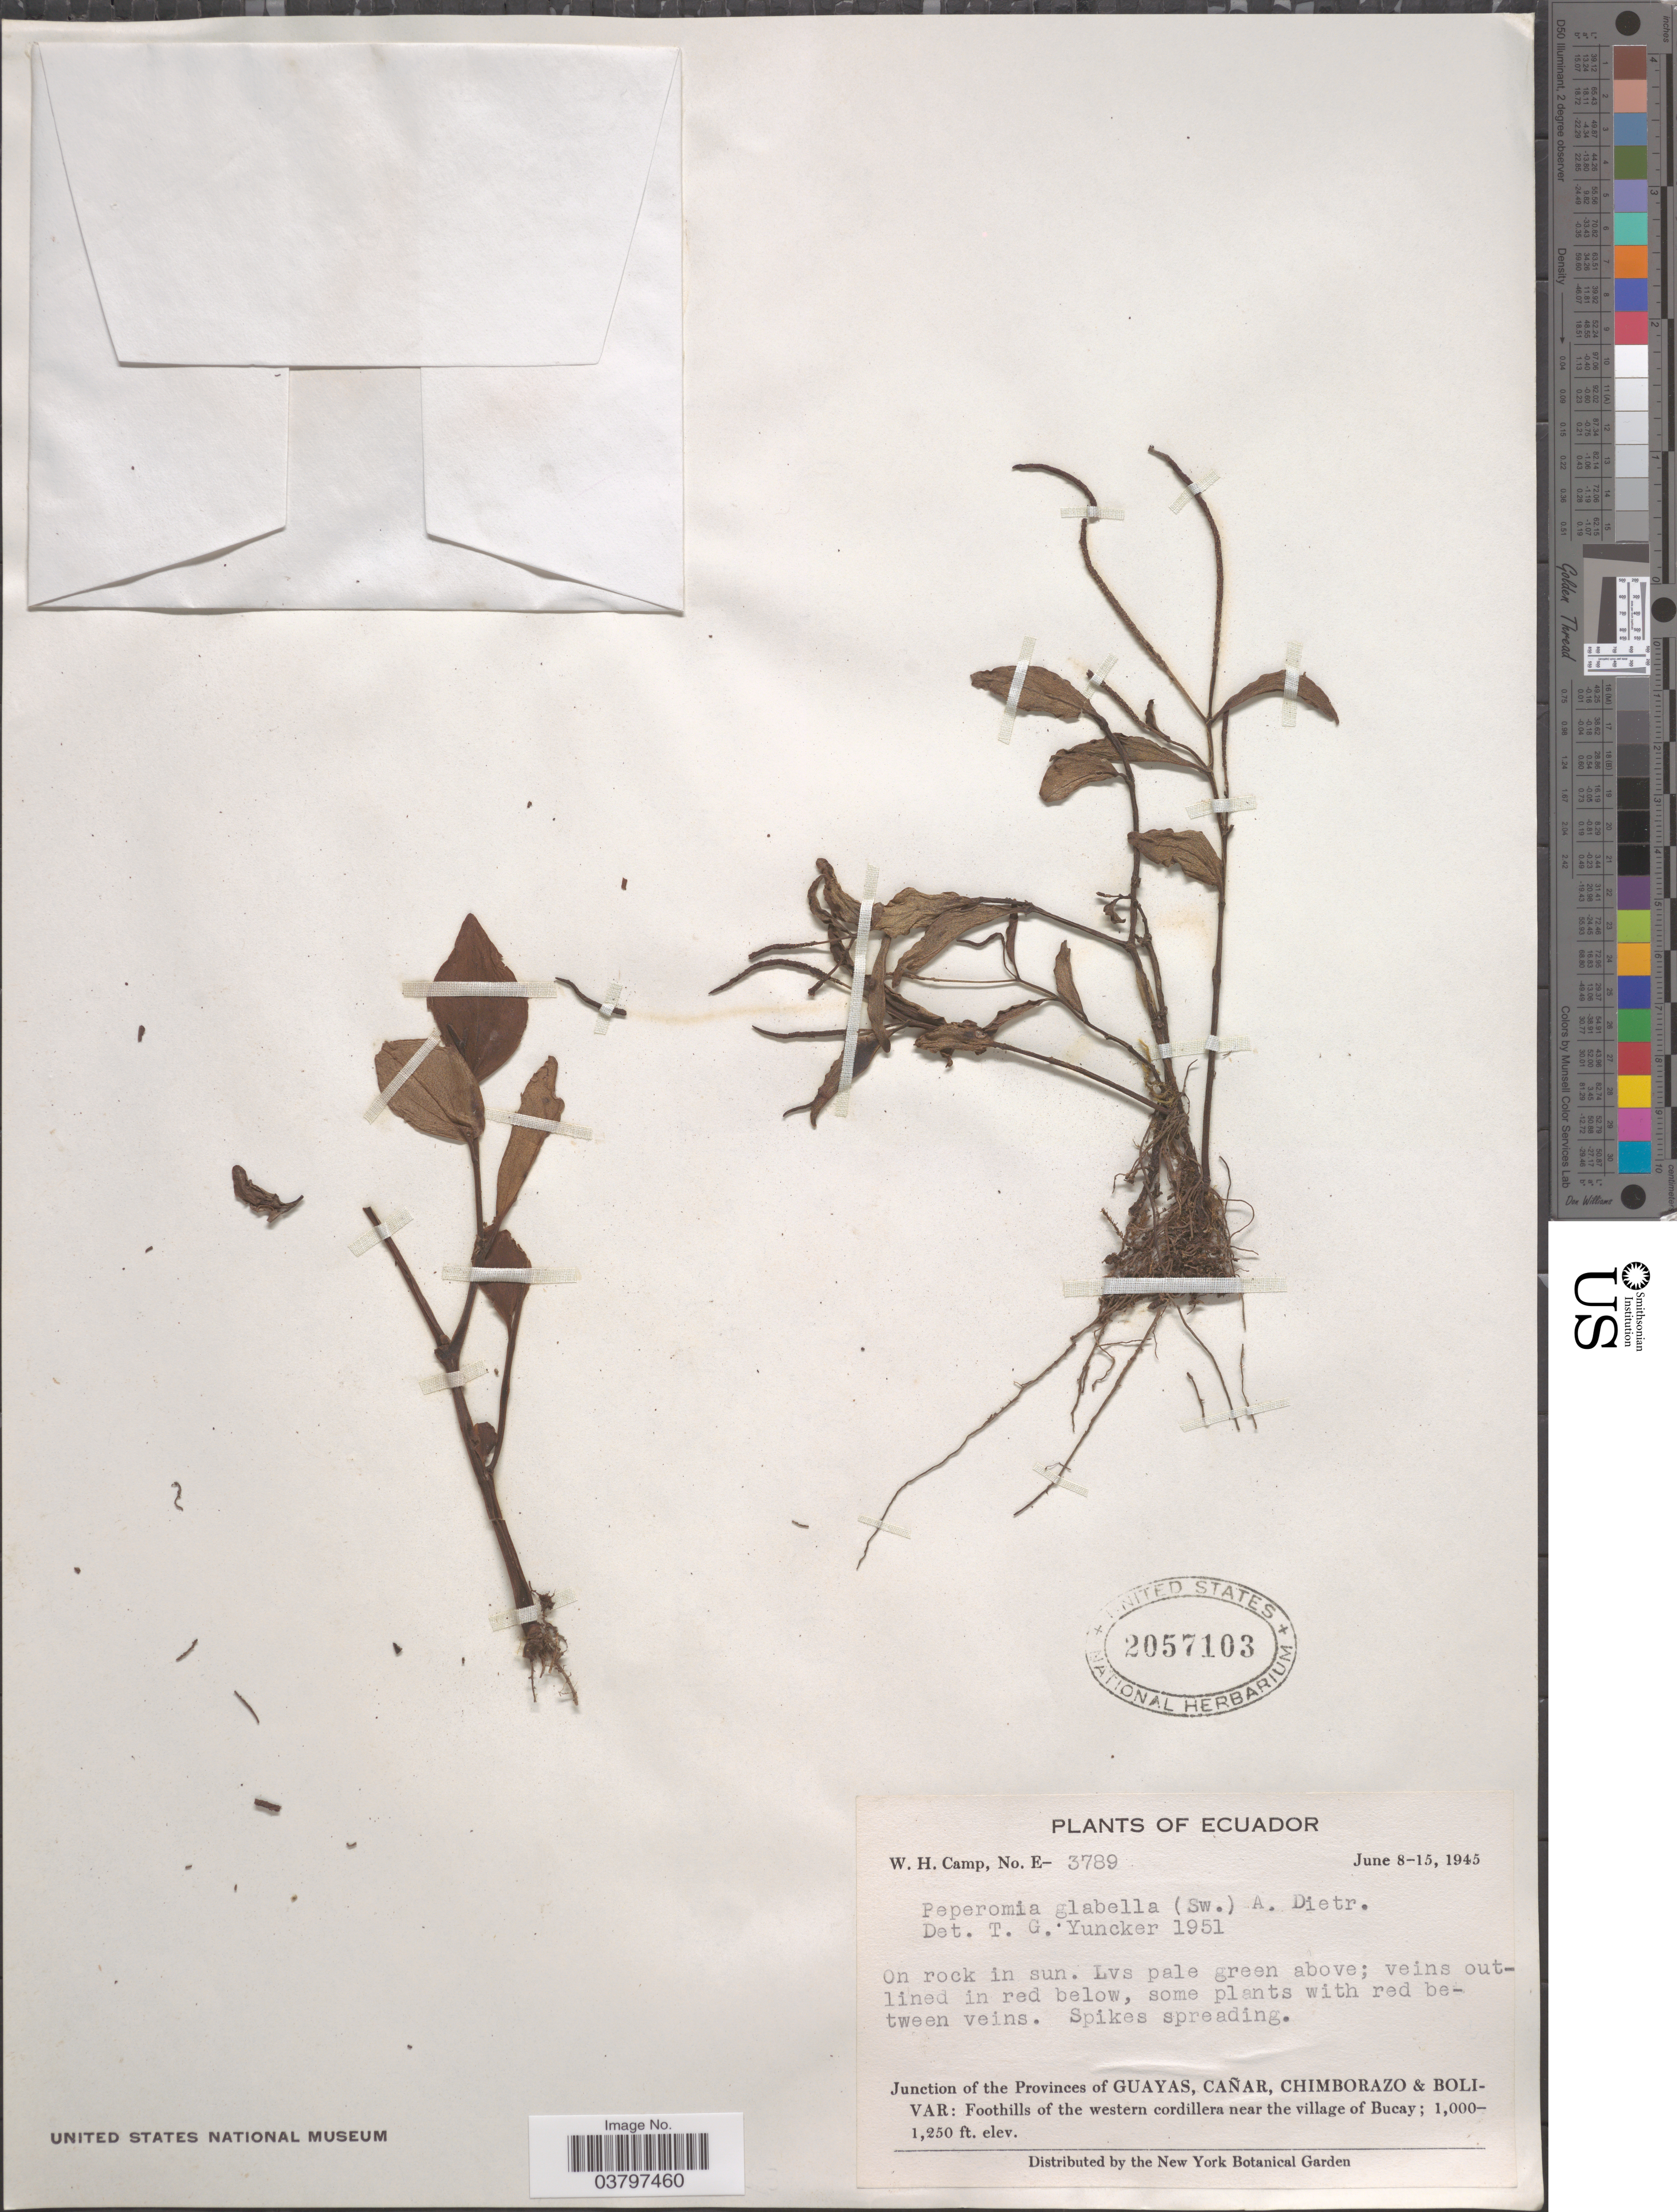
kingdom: Plantae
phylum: Tracheophyta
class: Magnoliopsida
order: Piperales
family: Piperaceae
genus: Peperomia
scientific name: Peperomia glabella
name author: (Sw.) A. Dietr.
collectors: W. H. Camp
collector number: E-3789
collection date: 1945-06-08/1945-06-15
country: Ecuador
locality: Junction of the Provinces of Guayas, Cañar, Chimborazo & Bolivar: Foothills of the western cordillera near the village of Bucay.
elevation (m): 305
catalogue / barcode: US 2057103